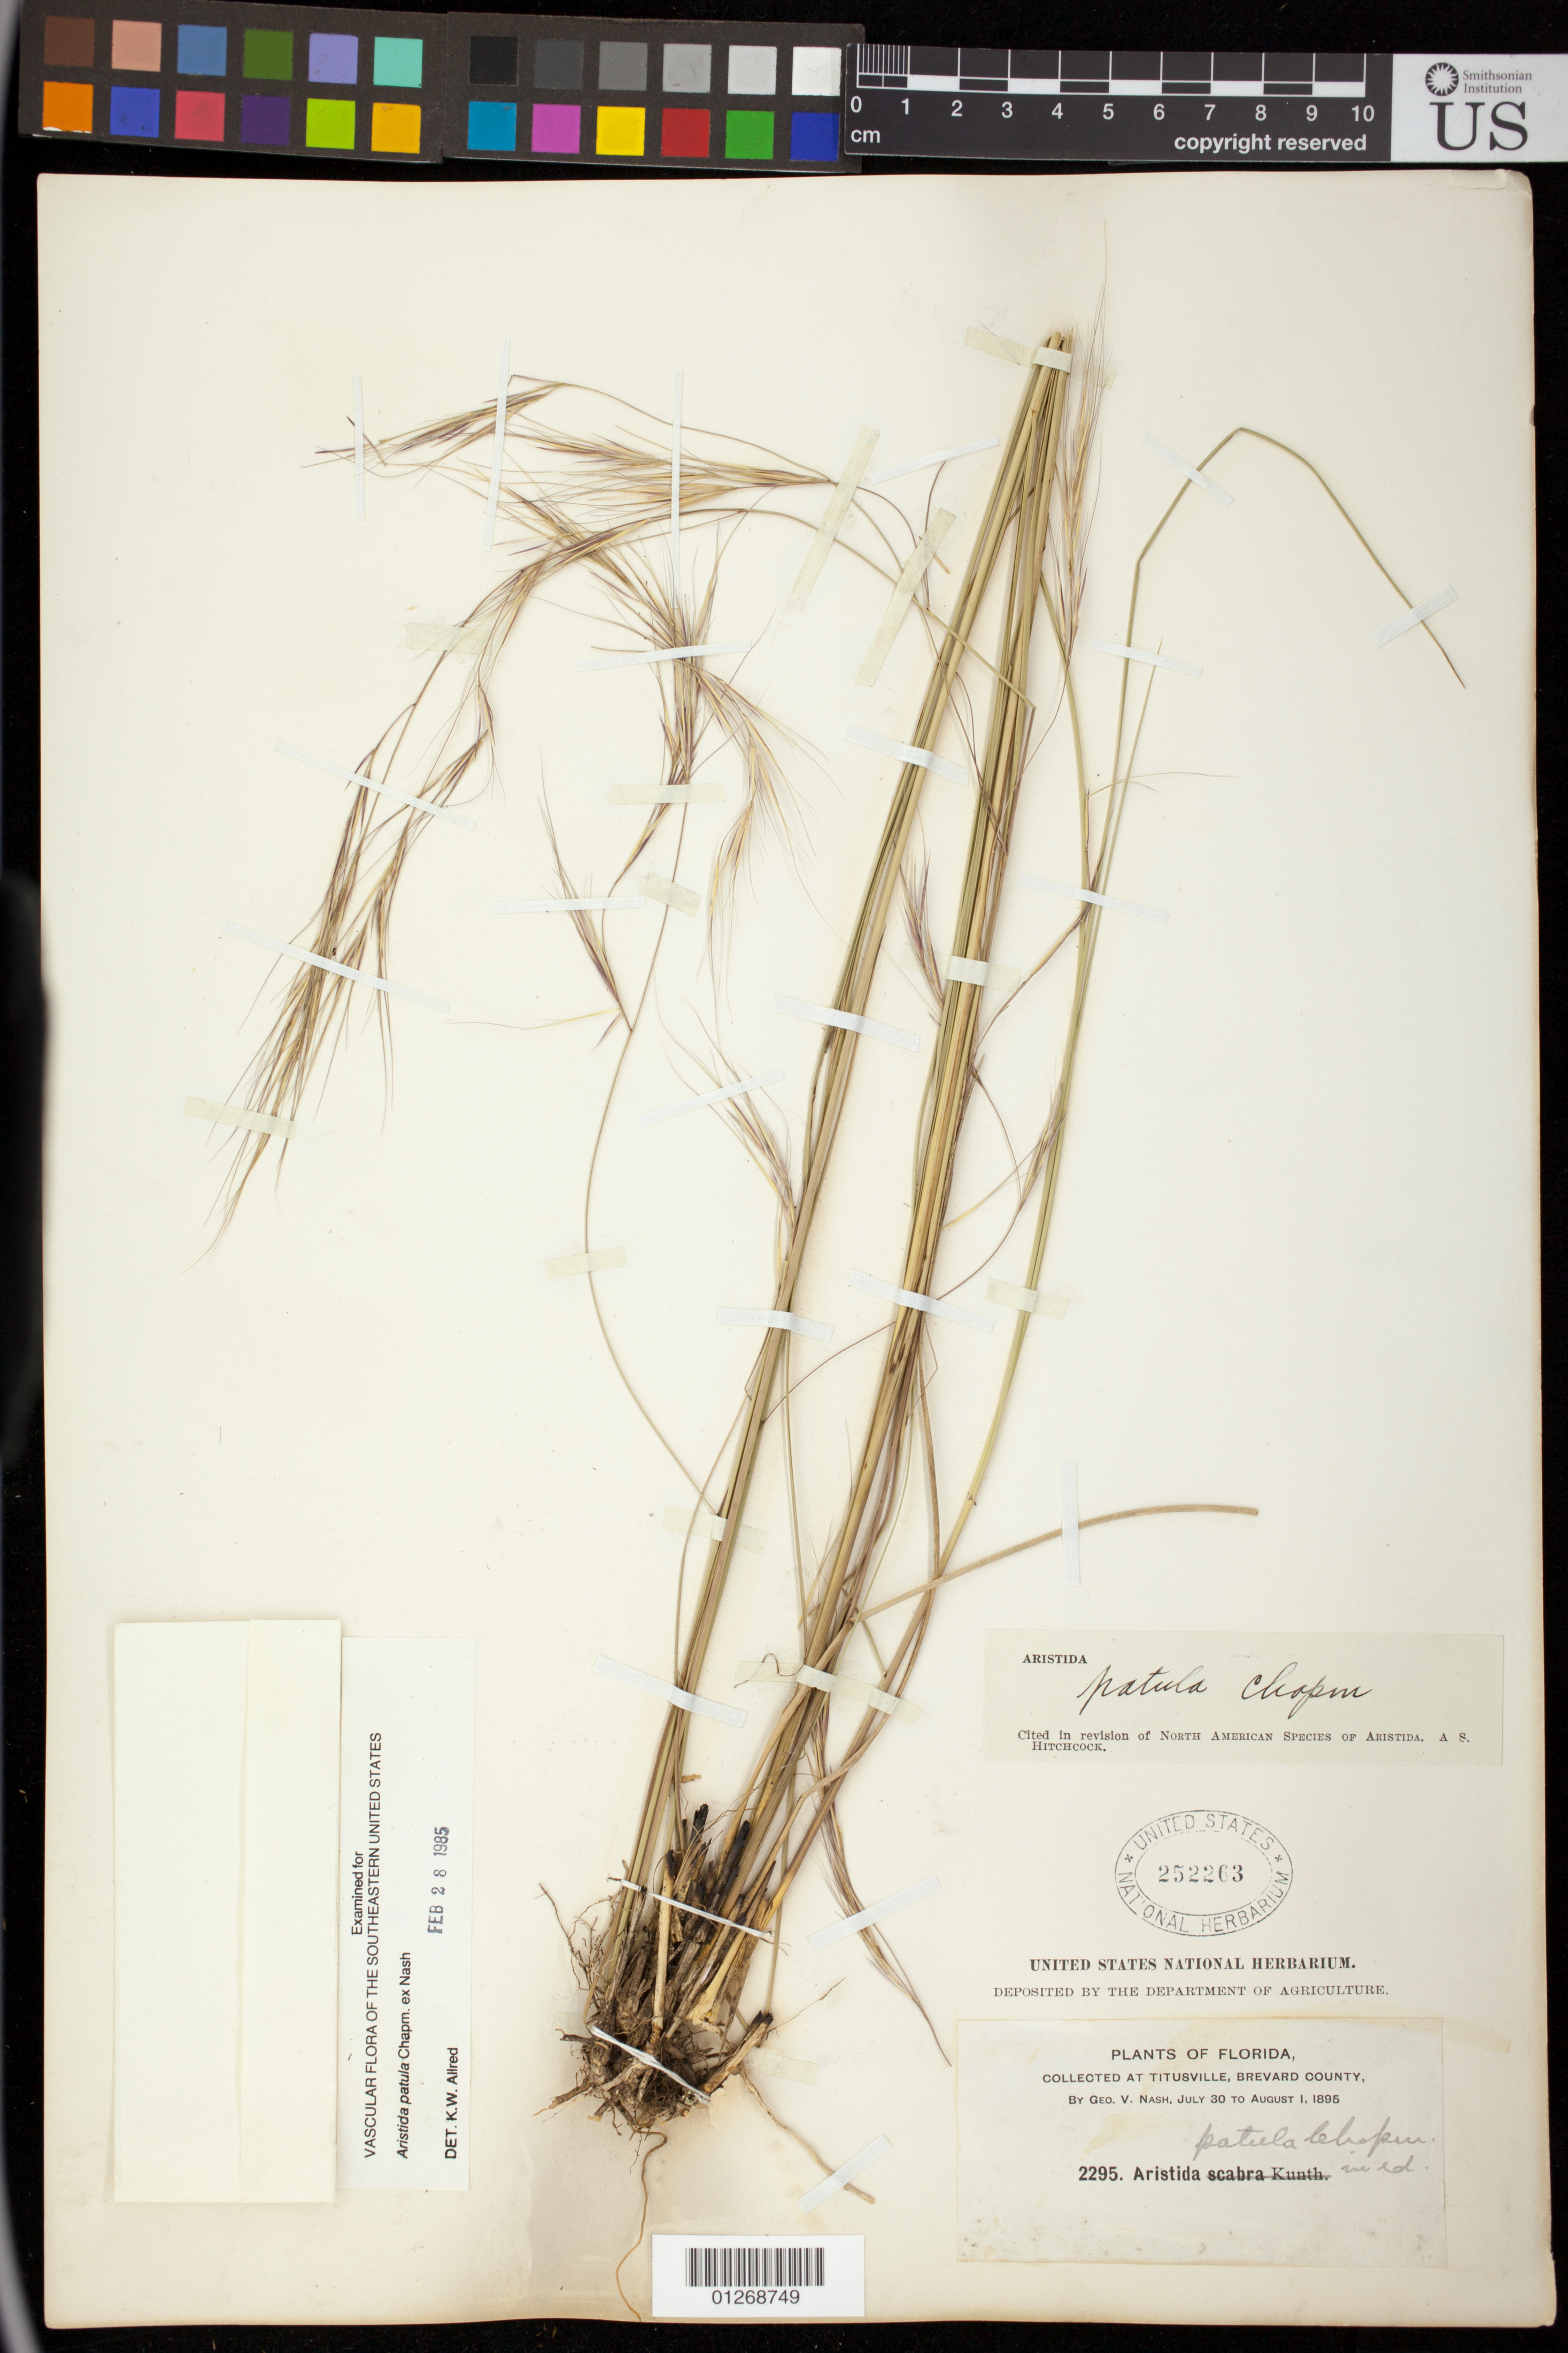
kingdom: Plantae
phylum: Tracheophyta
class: Liliopsida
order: Poales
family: Poaceae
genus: Aristida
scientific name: Aristida patula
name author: Chapm. ex Nash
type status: Isosyntype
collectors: G. V. Nash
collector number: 2295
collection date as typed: July 30 to August 1, 1895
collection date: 1895-07-30/1895-08-01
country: United States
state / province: Florida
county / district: Brevard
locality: Collected at Titusville, Brevard County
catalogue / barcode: US 252263